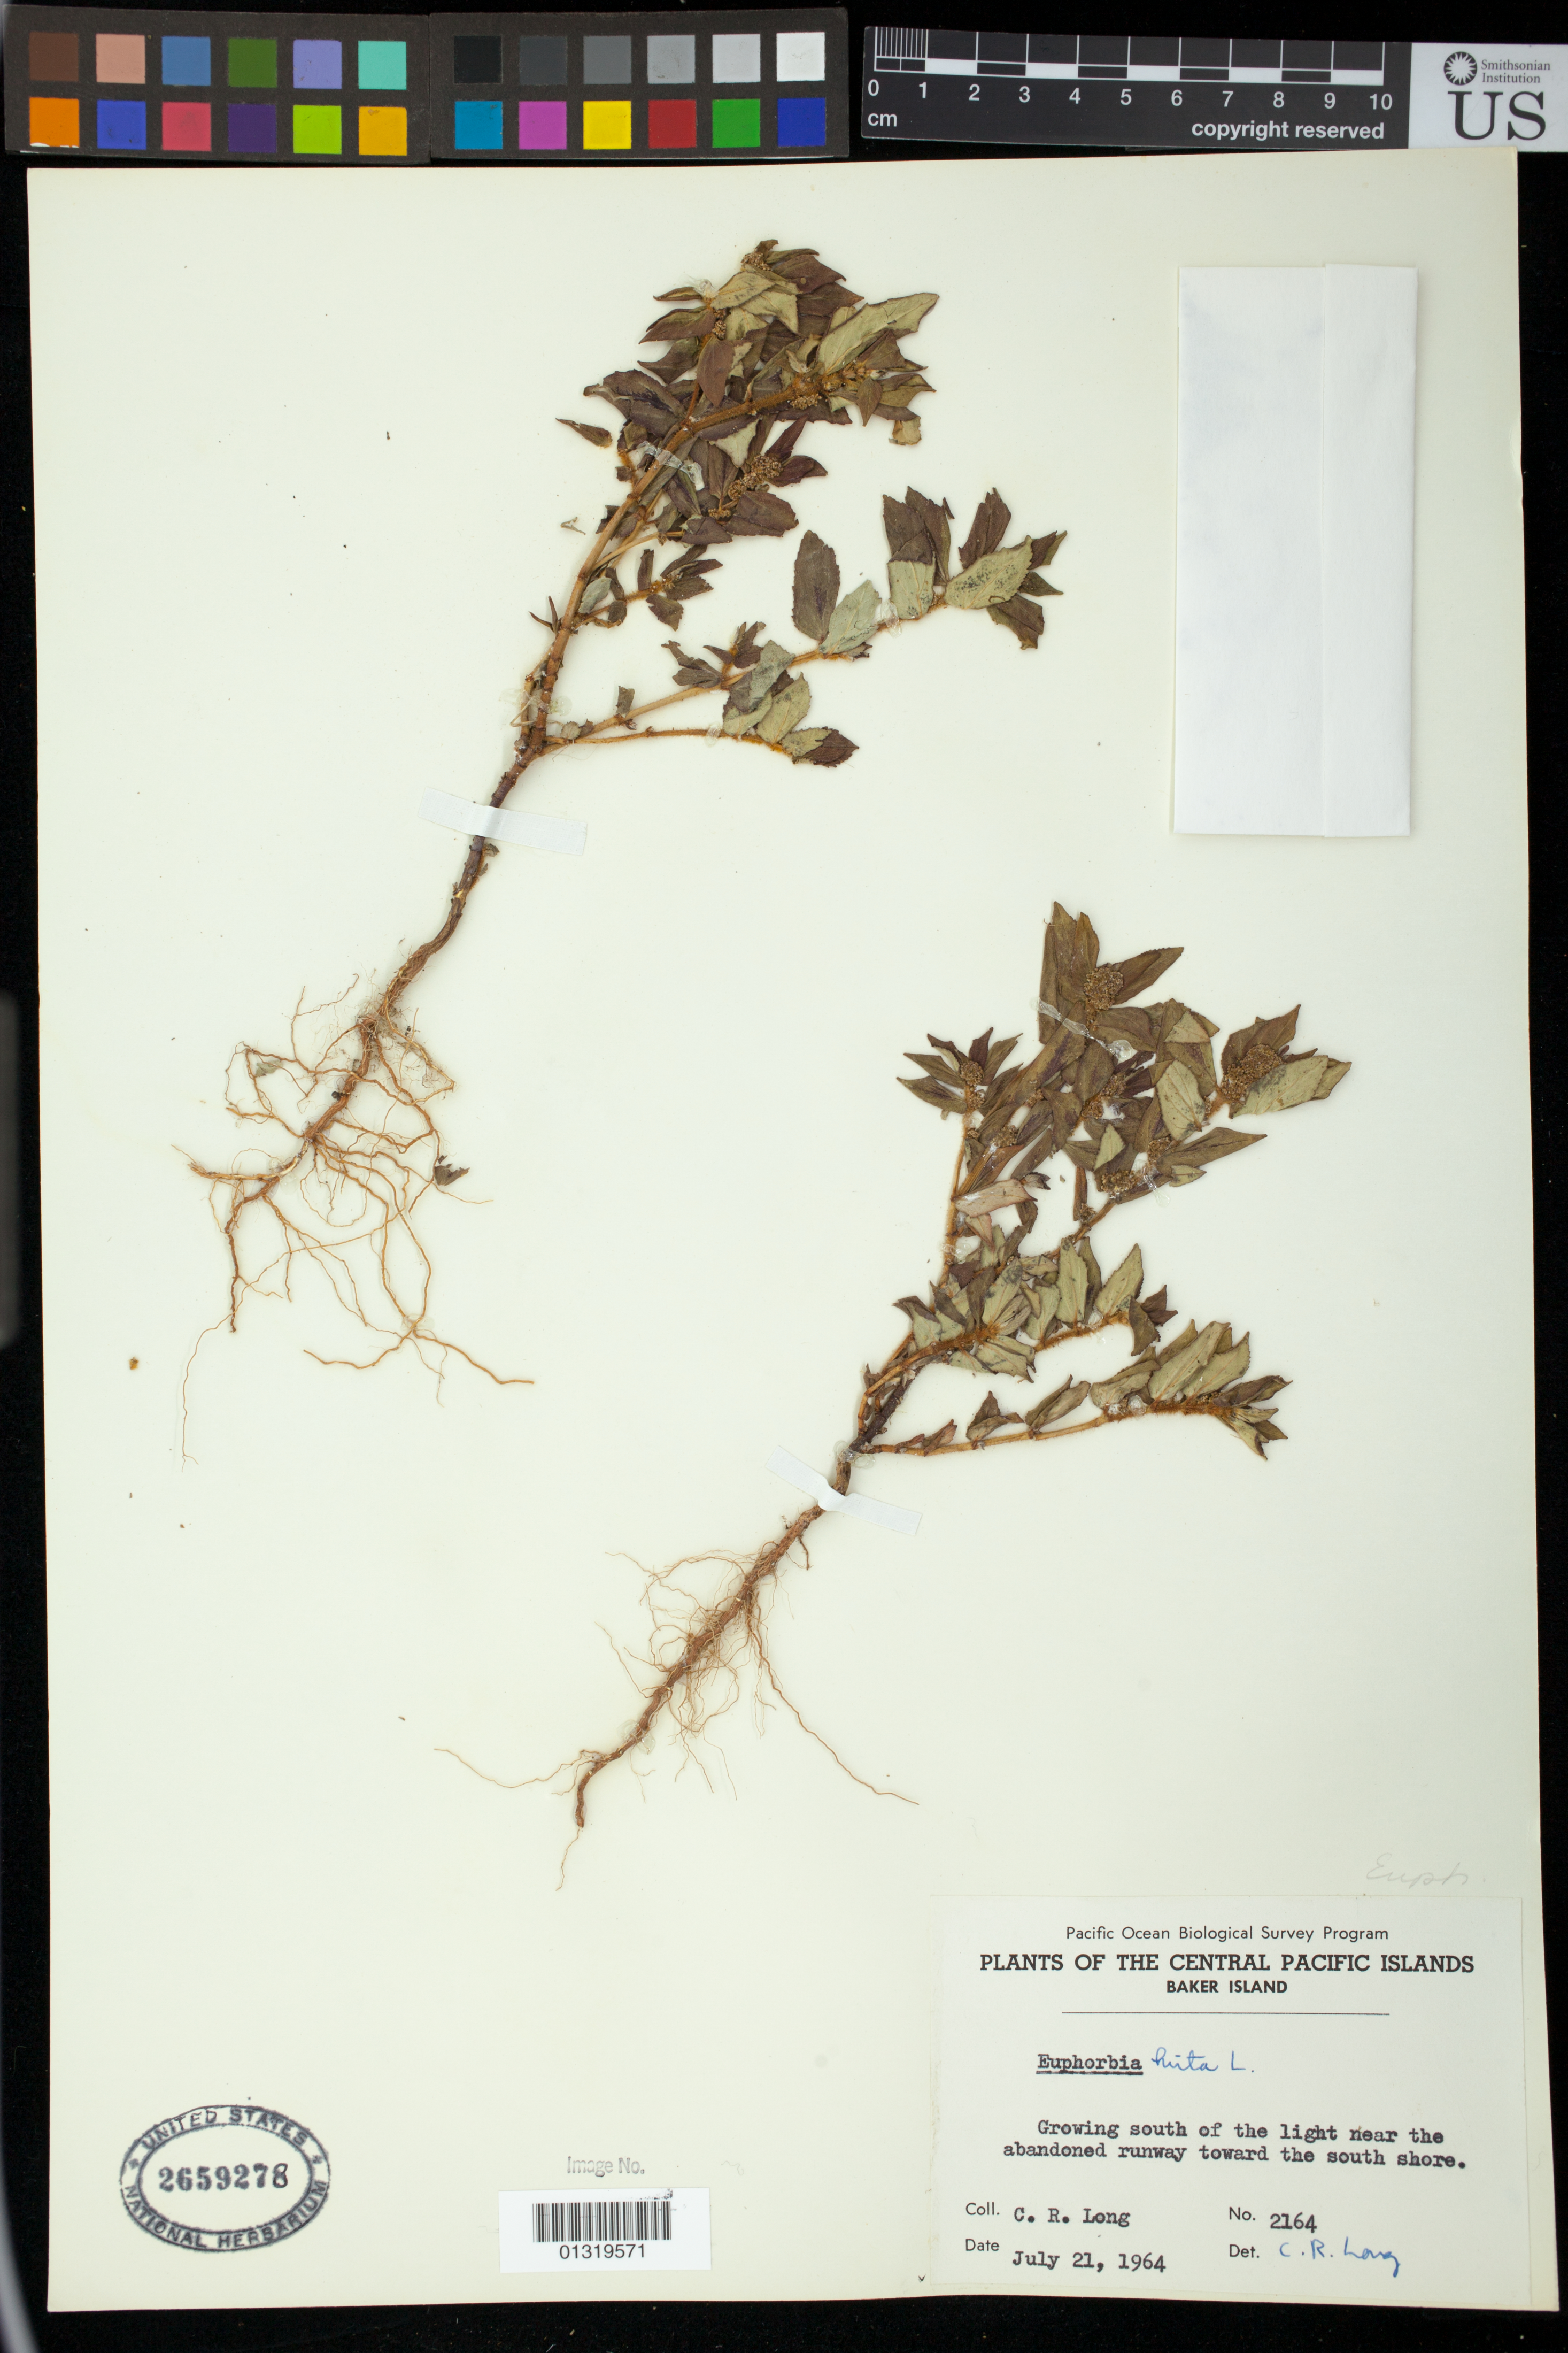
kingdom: Plantae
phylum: Tracheophyta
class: Magnoliopsida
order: Malpighiales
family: Euphorbiaceae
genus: Euphorbia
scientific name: Euphorbia hirta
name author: L.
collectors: C. R. Long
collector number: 2164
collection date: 1964-07-21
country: U.S. Administered Pacific Islands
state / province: Baker Island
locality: Growing south of the light near the abandoned runway near the south shore.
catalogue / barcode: US 2659278